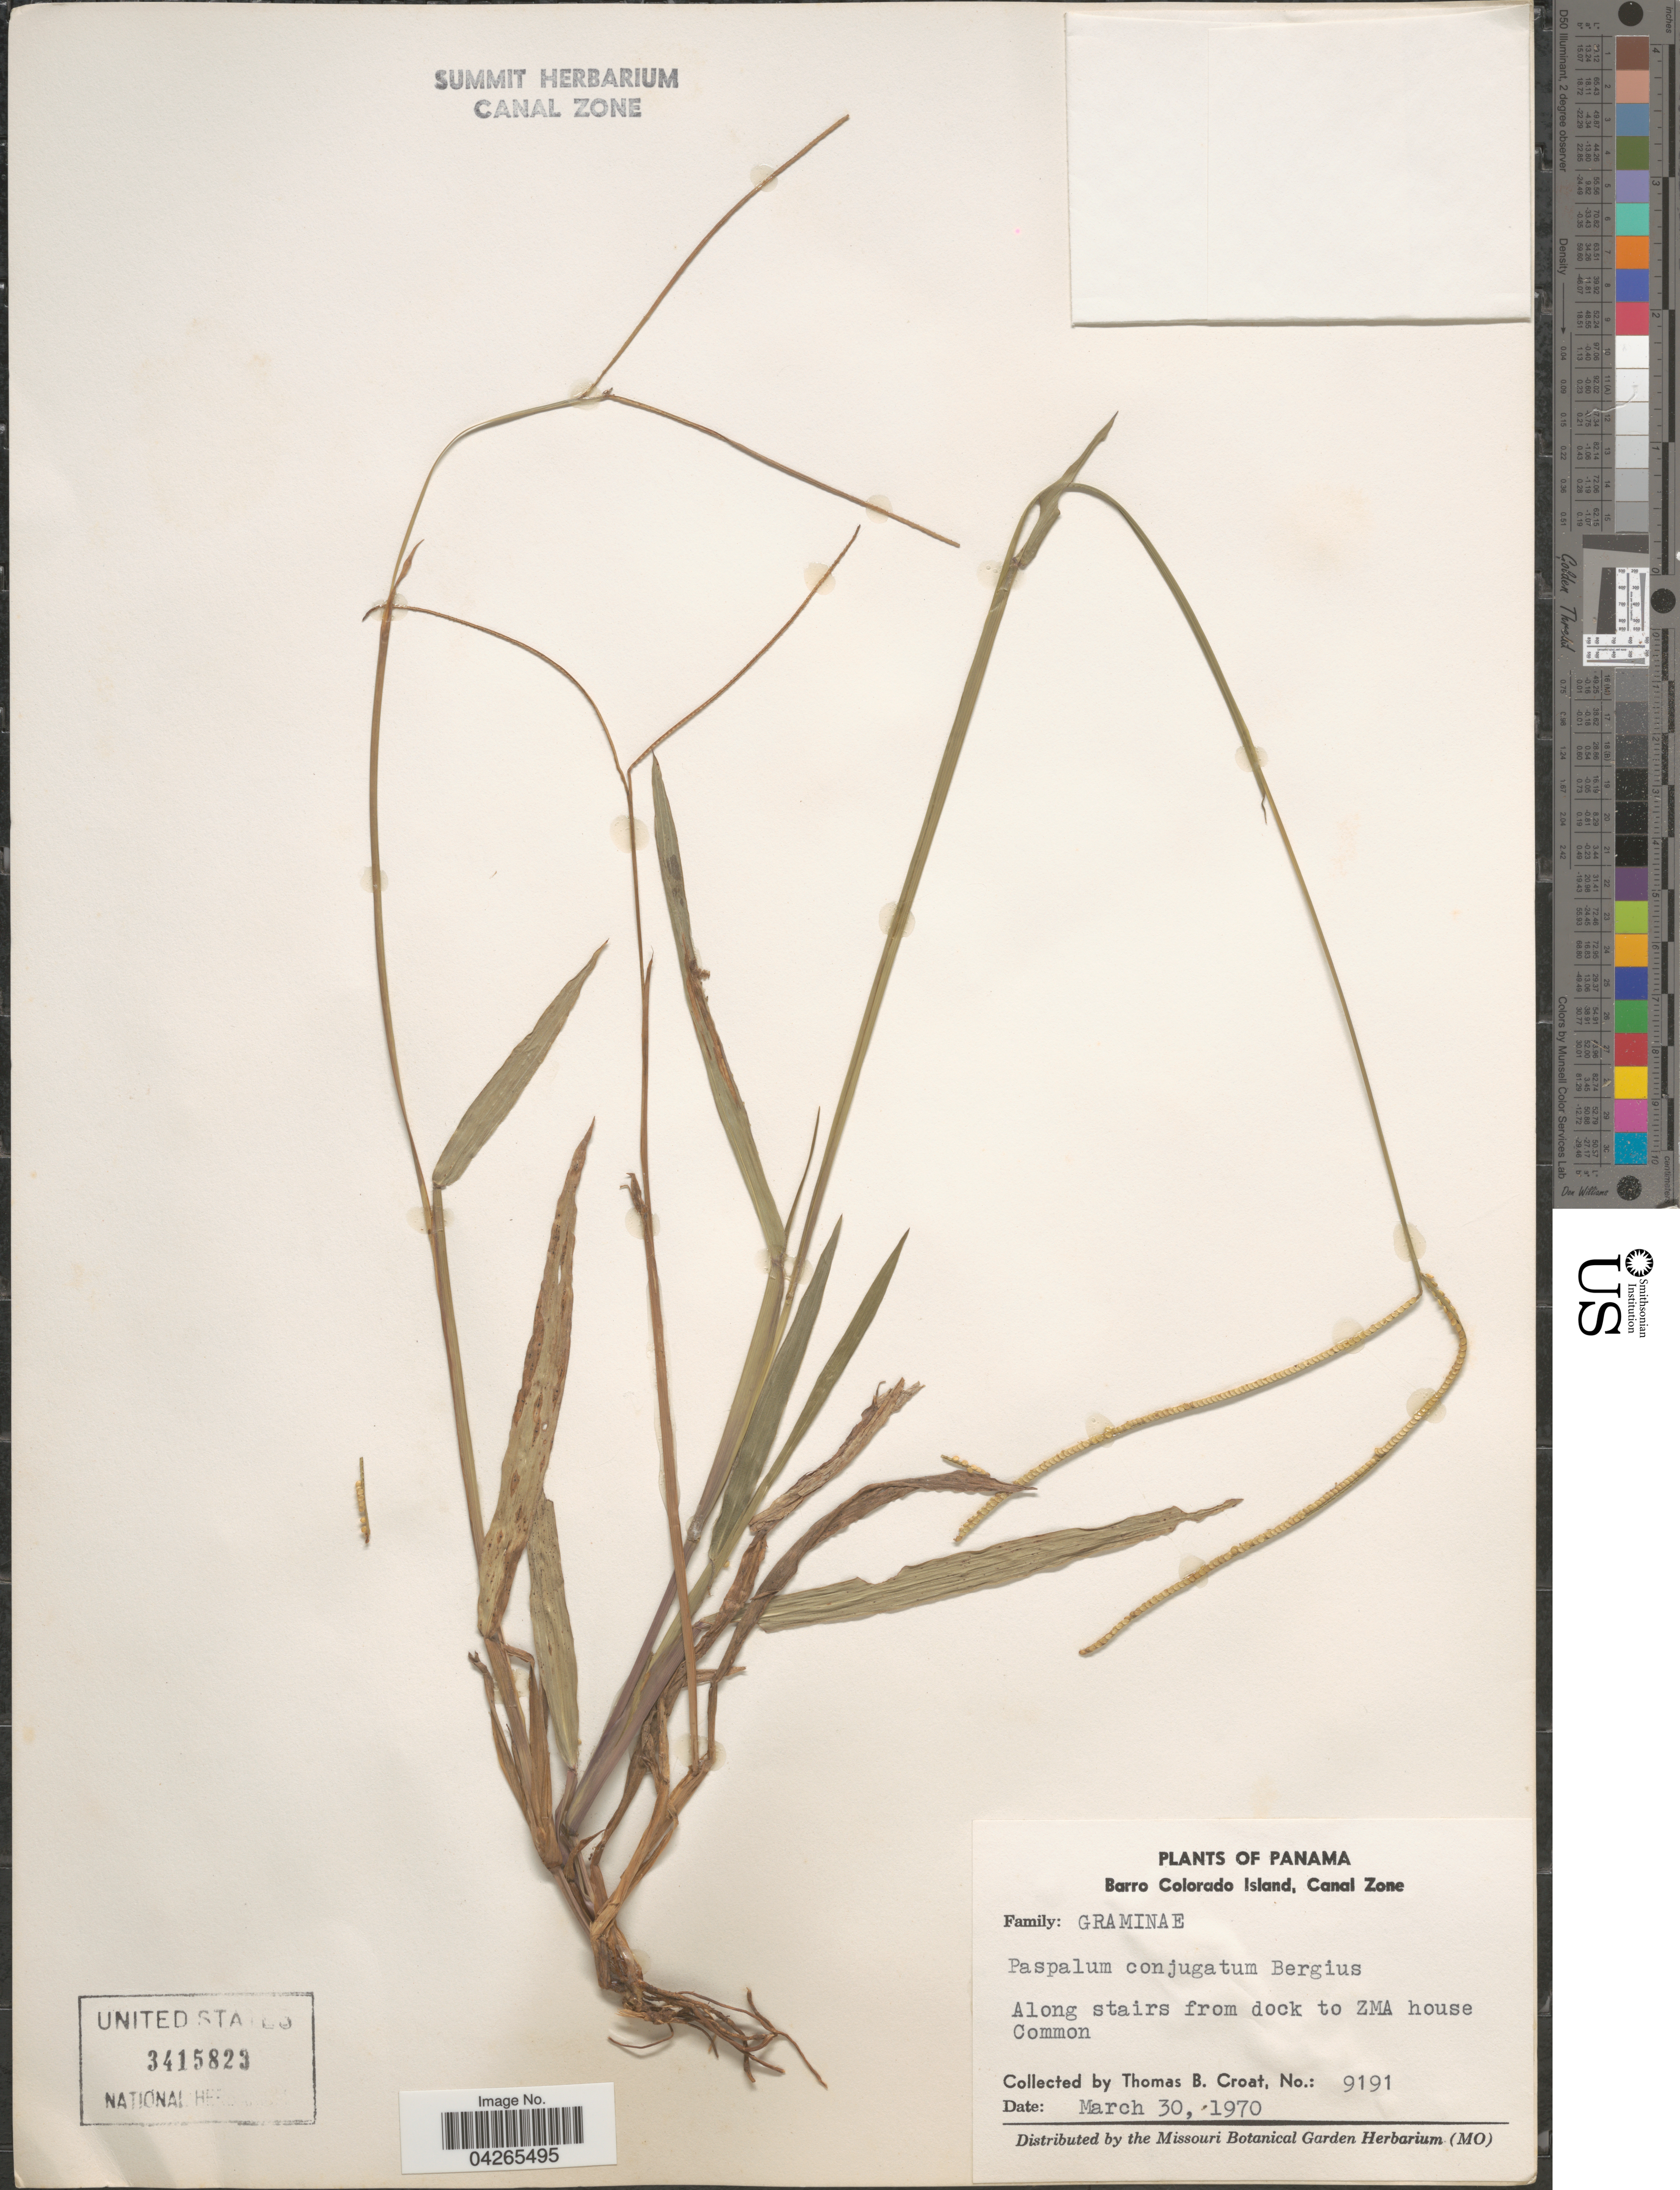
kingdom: Plantae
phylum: Tracheophyta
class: Liliopsida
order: Poales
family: Poaceae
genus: Paspalum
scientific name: Paspalum conjugatum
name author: P.J. Bergius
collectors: T. B. Croat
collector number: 9191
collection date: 1970-03-30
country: Panama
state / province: Panamá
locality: Barro Colorado Island, Canal Zone. Along stairs from dock to ZMA house.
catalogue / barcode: US 3415823